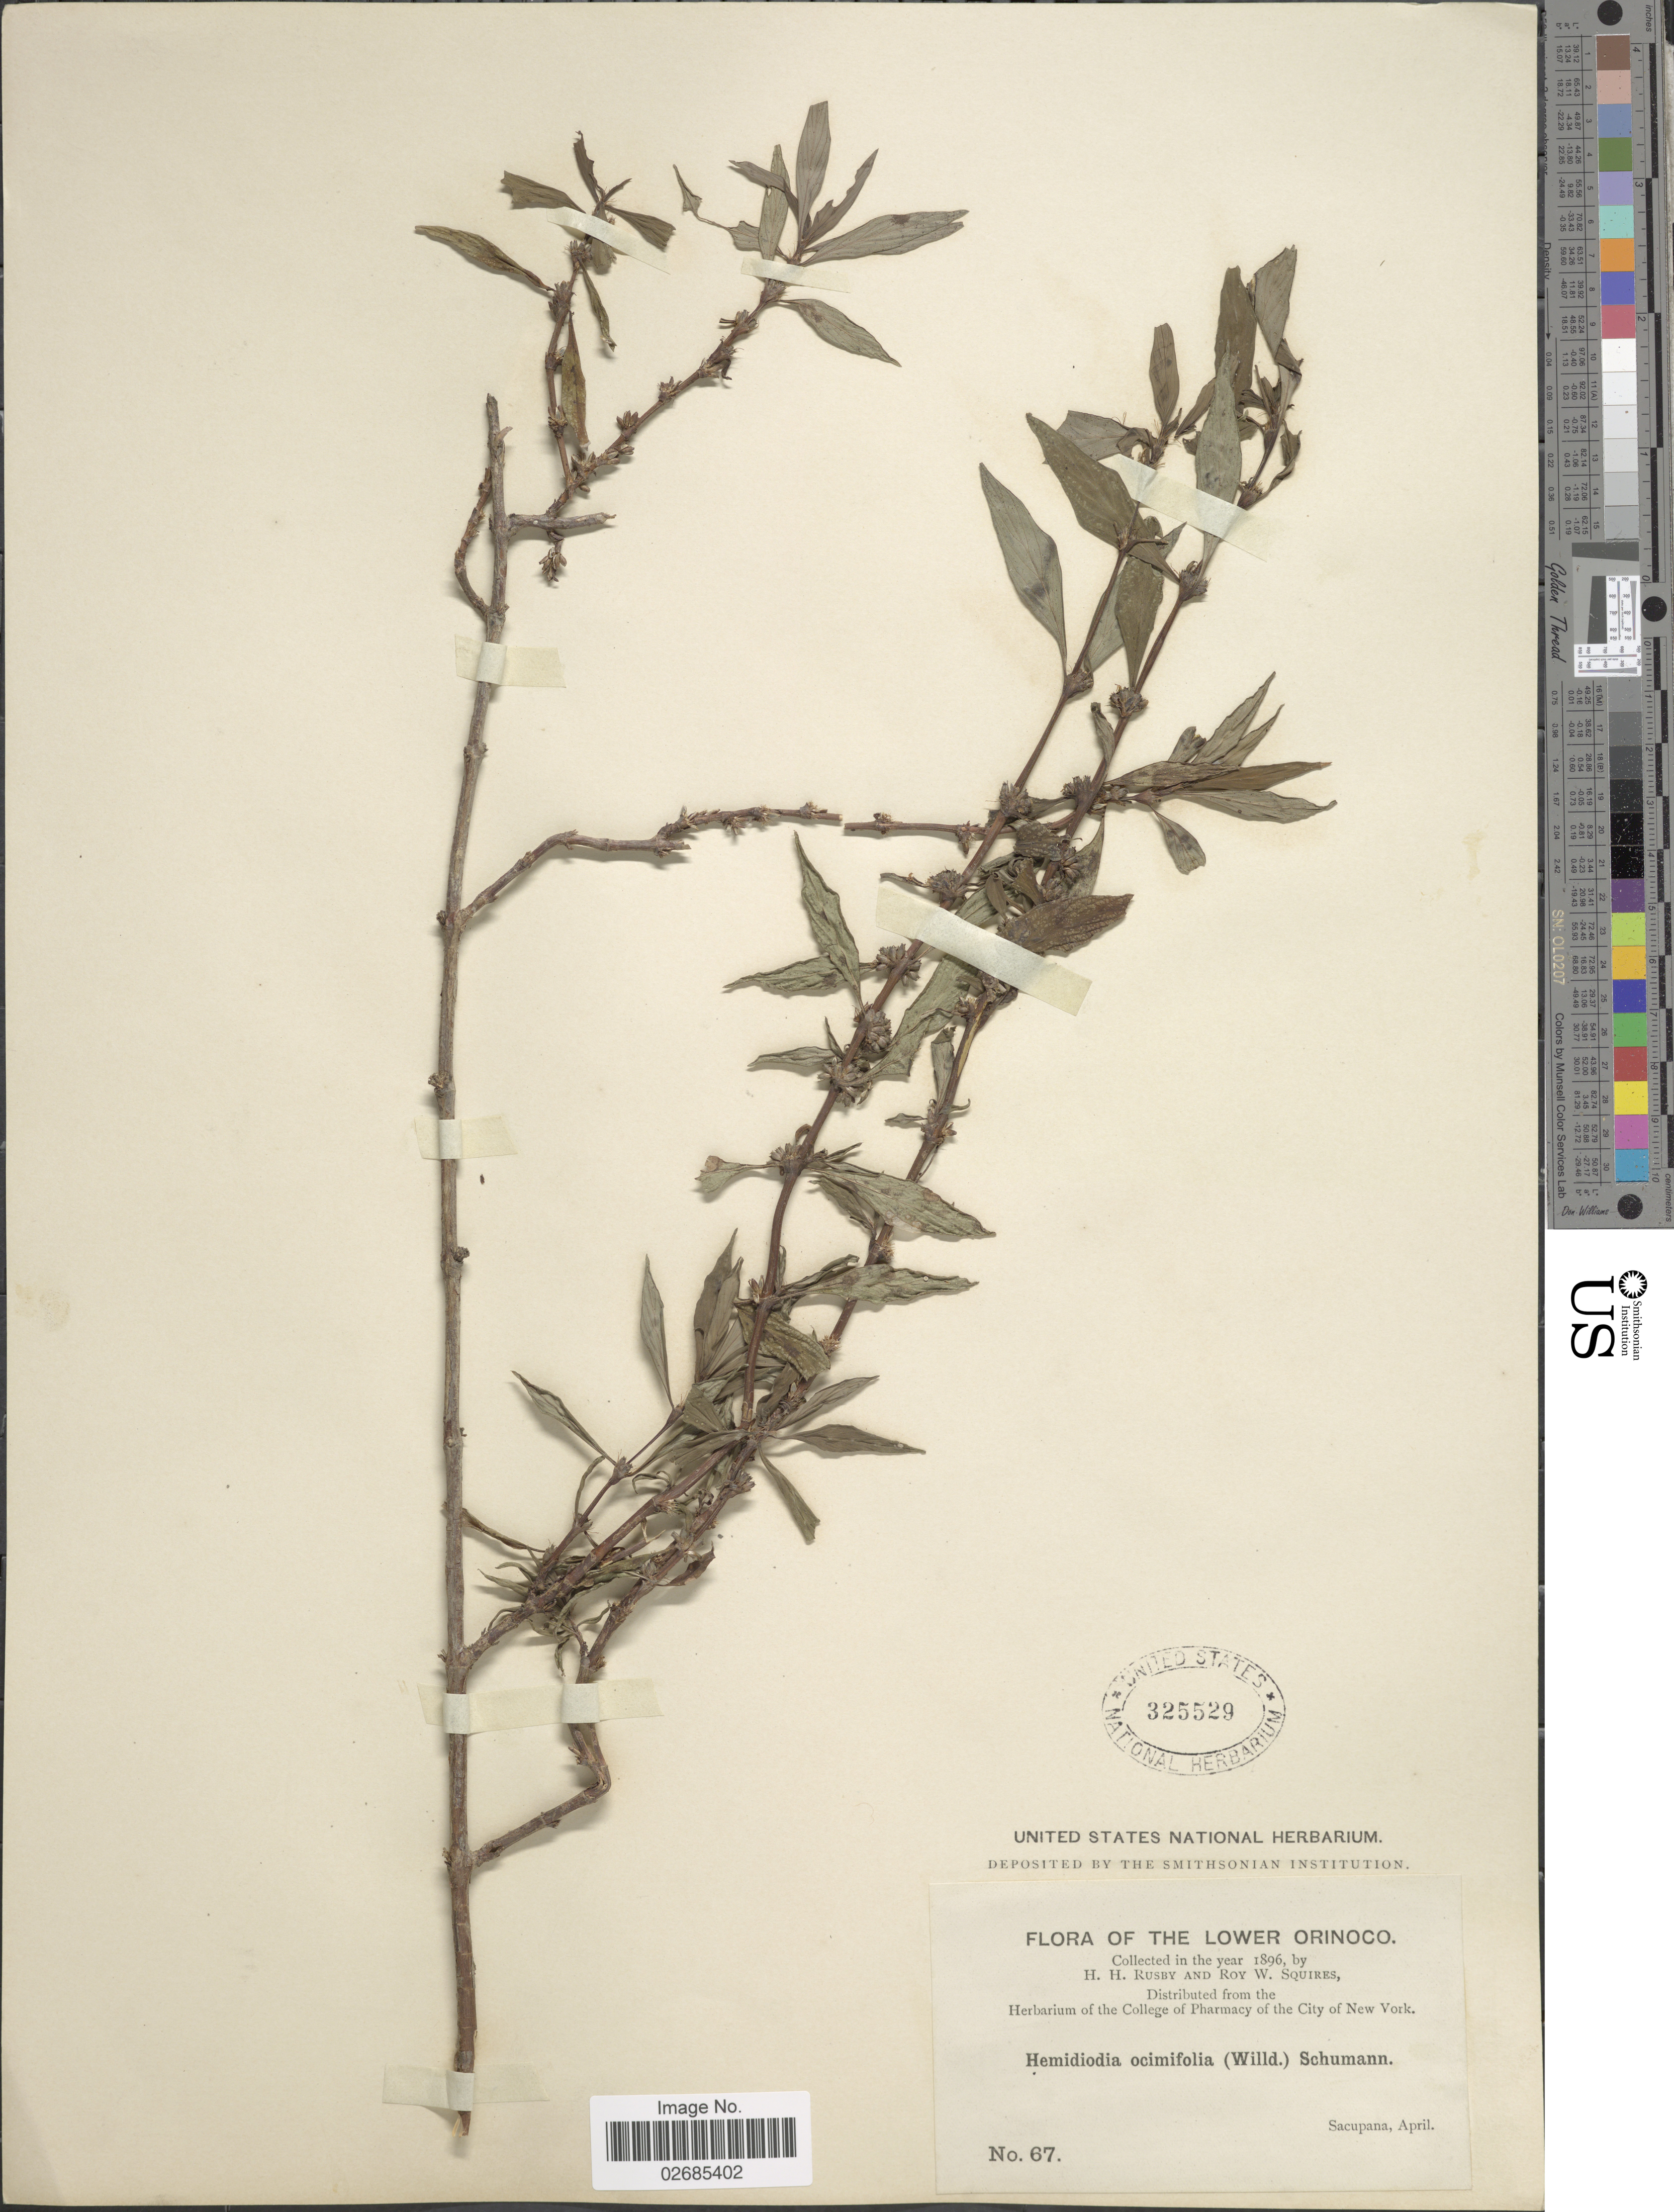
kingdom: Plantae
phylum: Tracheophyta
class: Magnoliopsida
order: Gentianales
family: Rubiaceae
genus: Hemidiodia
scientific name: Hemidiodia ocimifolia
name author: (Willd.) K. Schum.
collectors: H. H. Rusby & R. Squires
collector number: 67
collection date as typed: April 1896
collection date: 1896-04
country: Venezuela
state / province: Delta Amacuro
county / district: Antonio Díaz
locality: Lower Orinoco, Sacupana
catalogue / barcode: US 325529